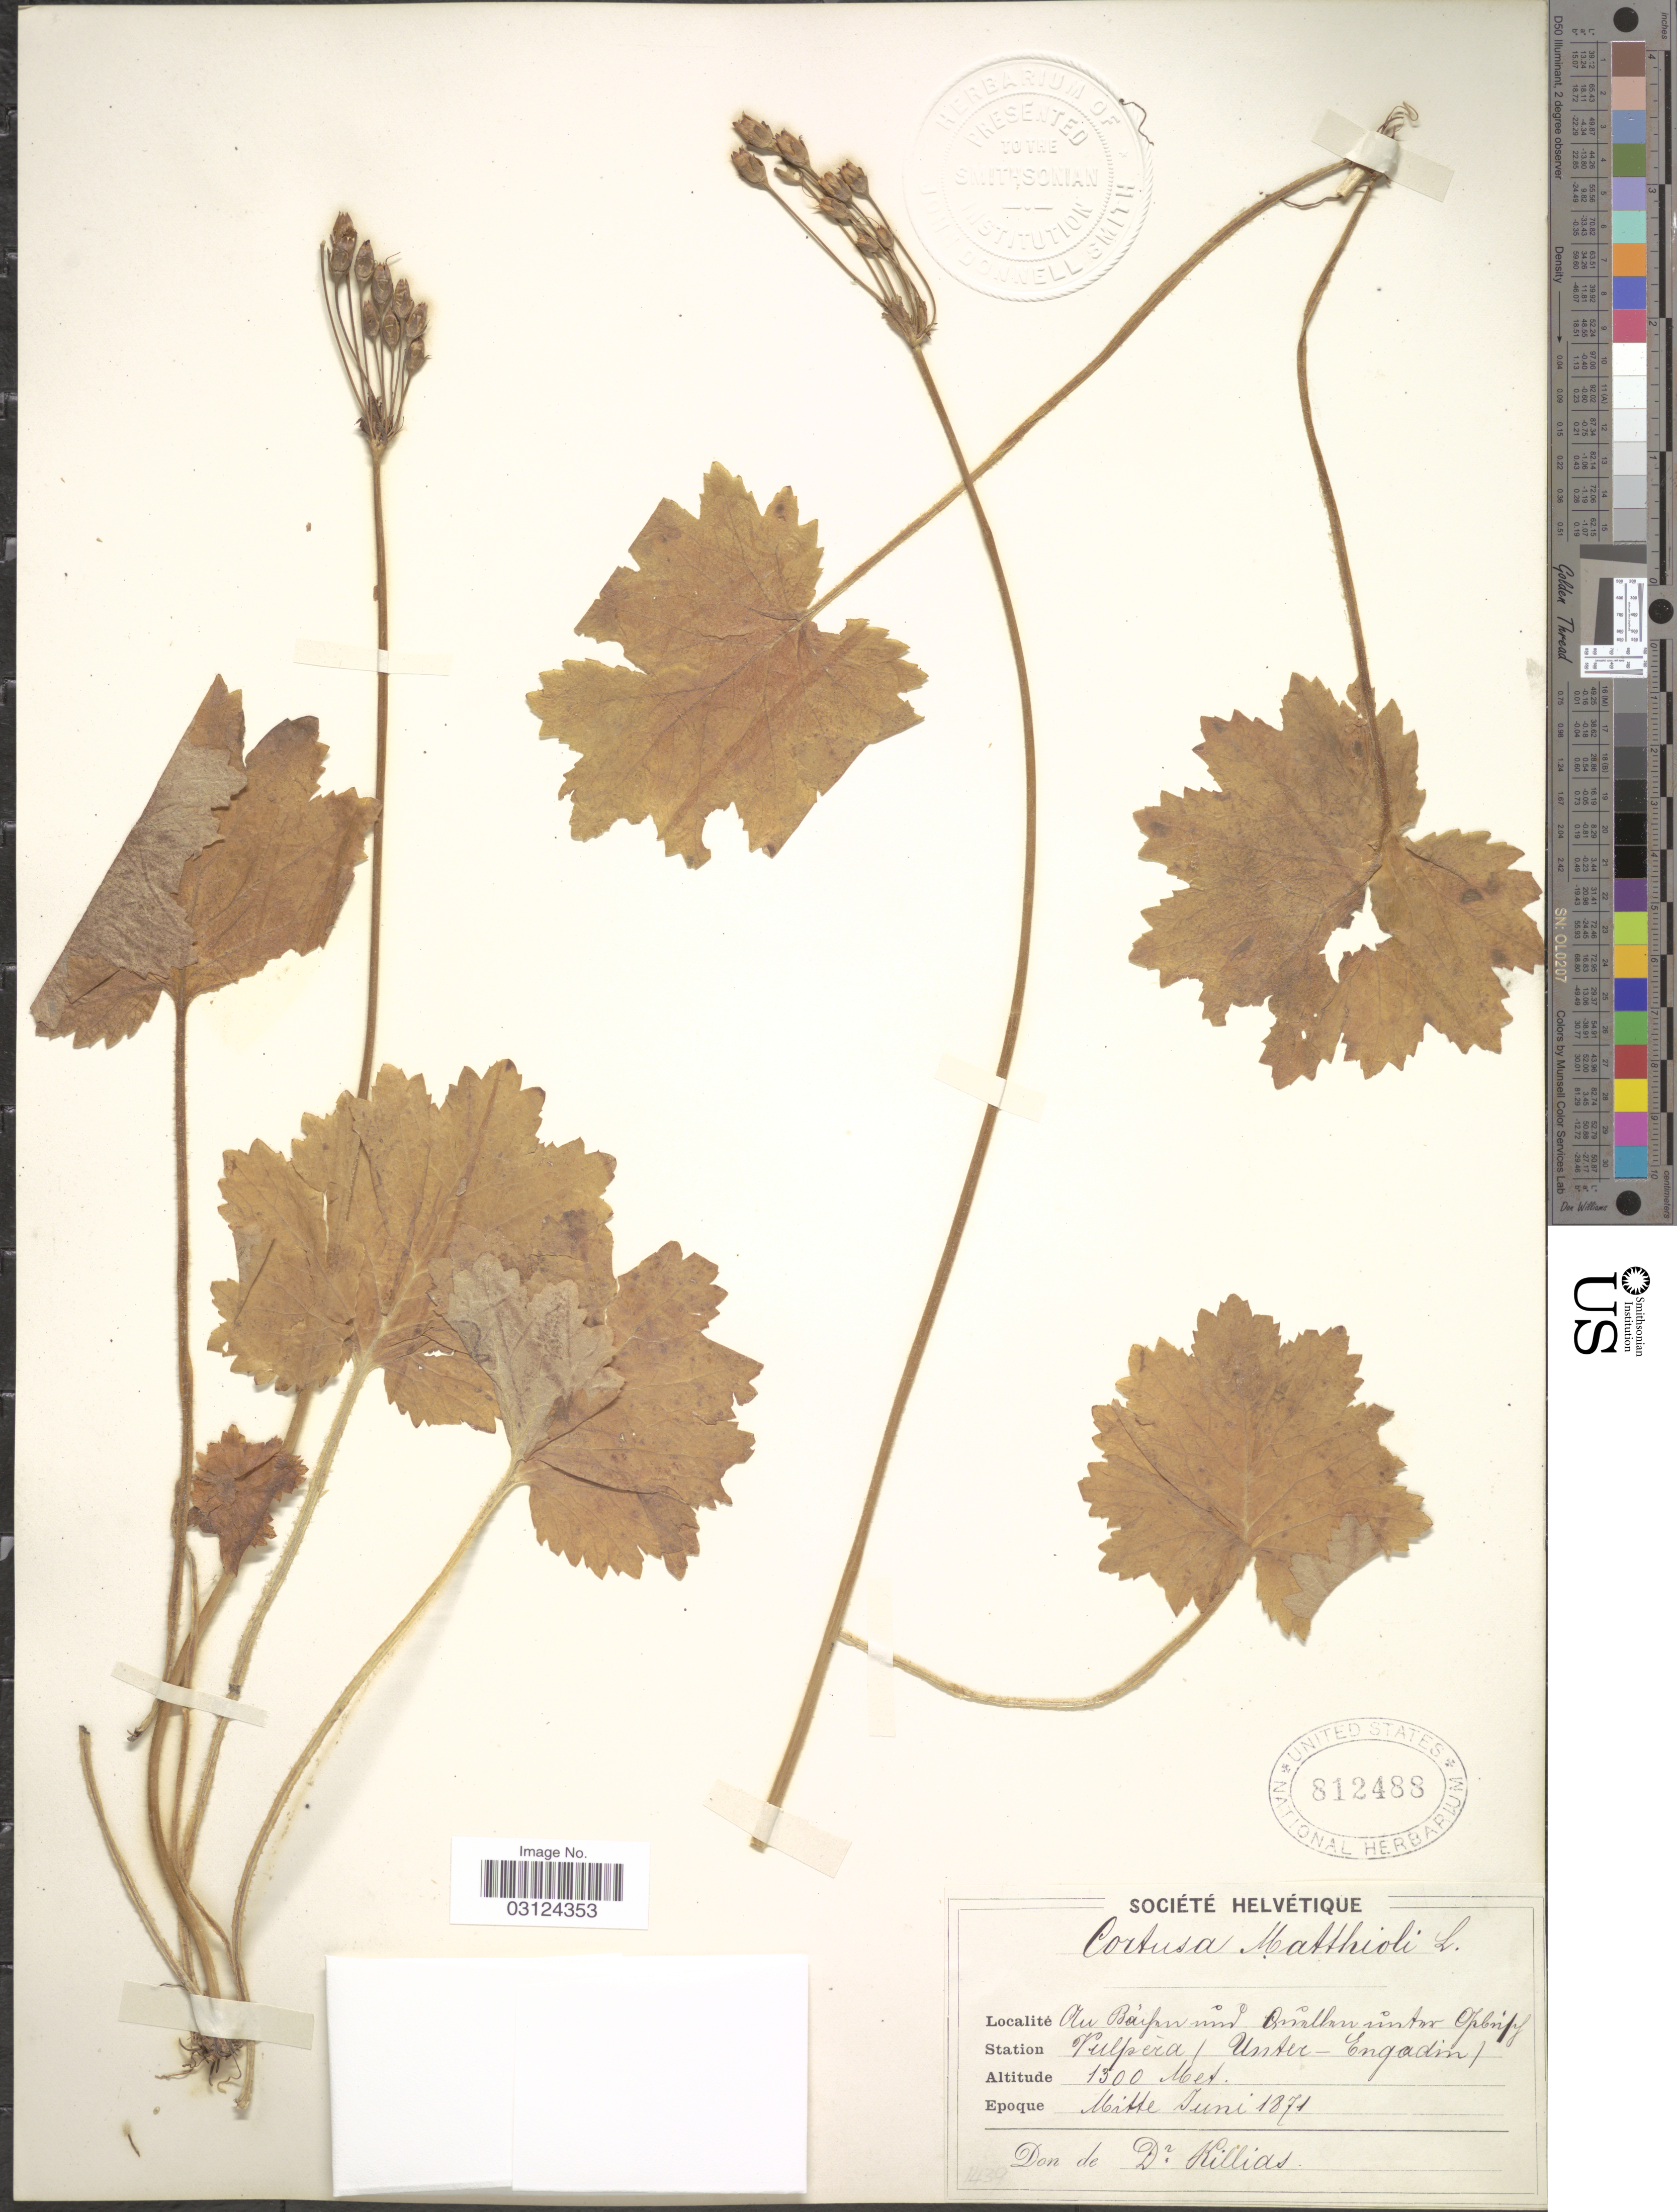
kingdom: Plantae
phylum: Tracheophyta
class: Magnoliopsida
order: Ericales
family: Primulaceae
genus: Cortusa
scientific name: Cortusa matthioli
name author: L.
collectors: Killias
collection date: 1871-06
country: Switzerland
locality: X, Station Vulpera (Unter - Engadin).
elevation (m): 1300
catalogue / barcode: US 812488